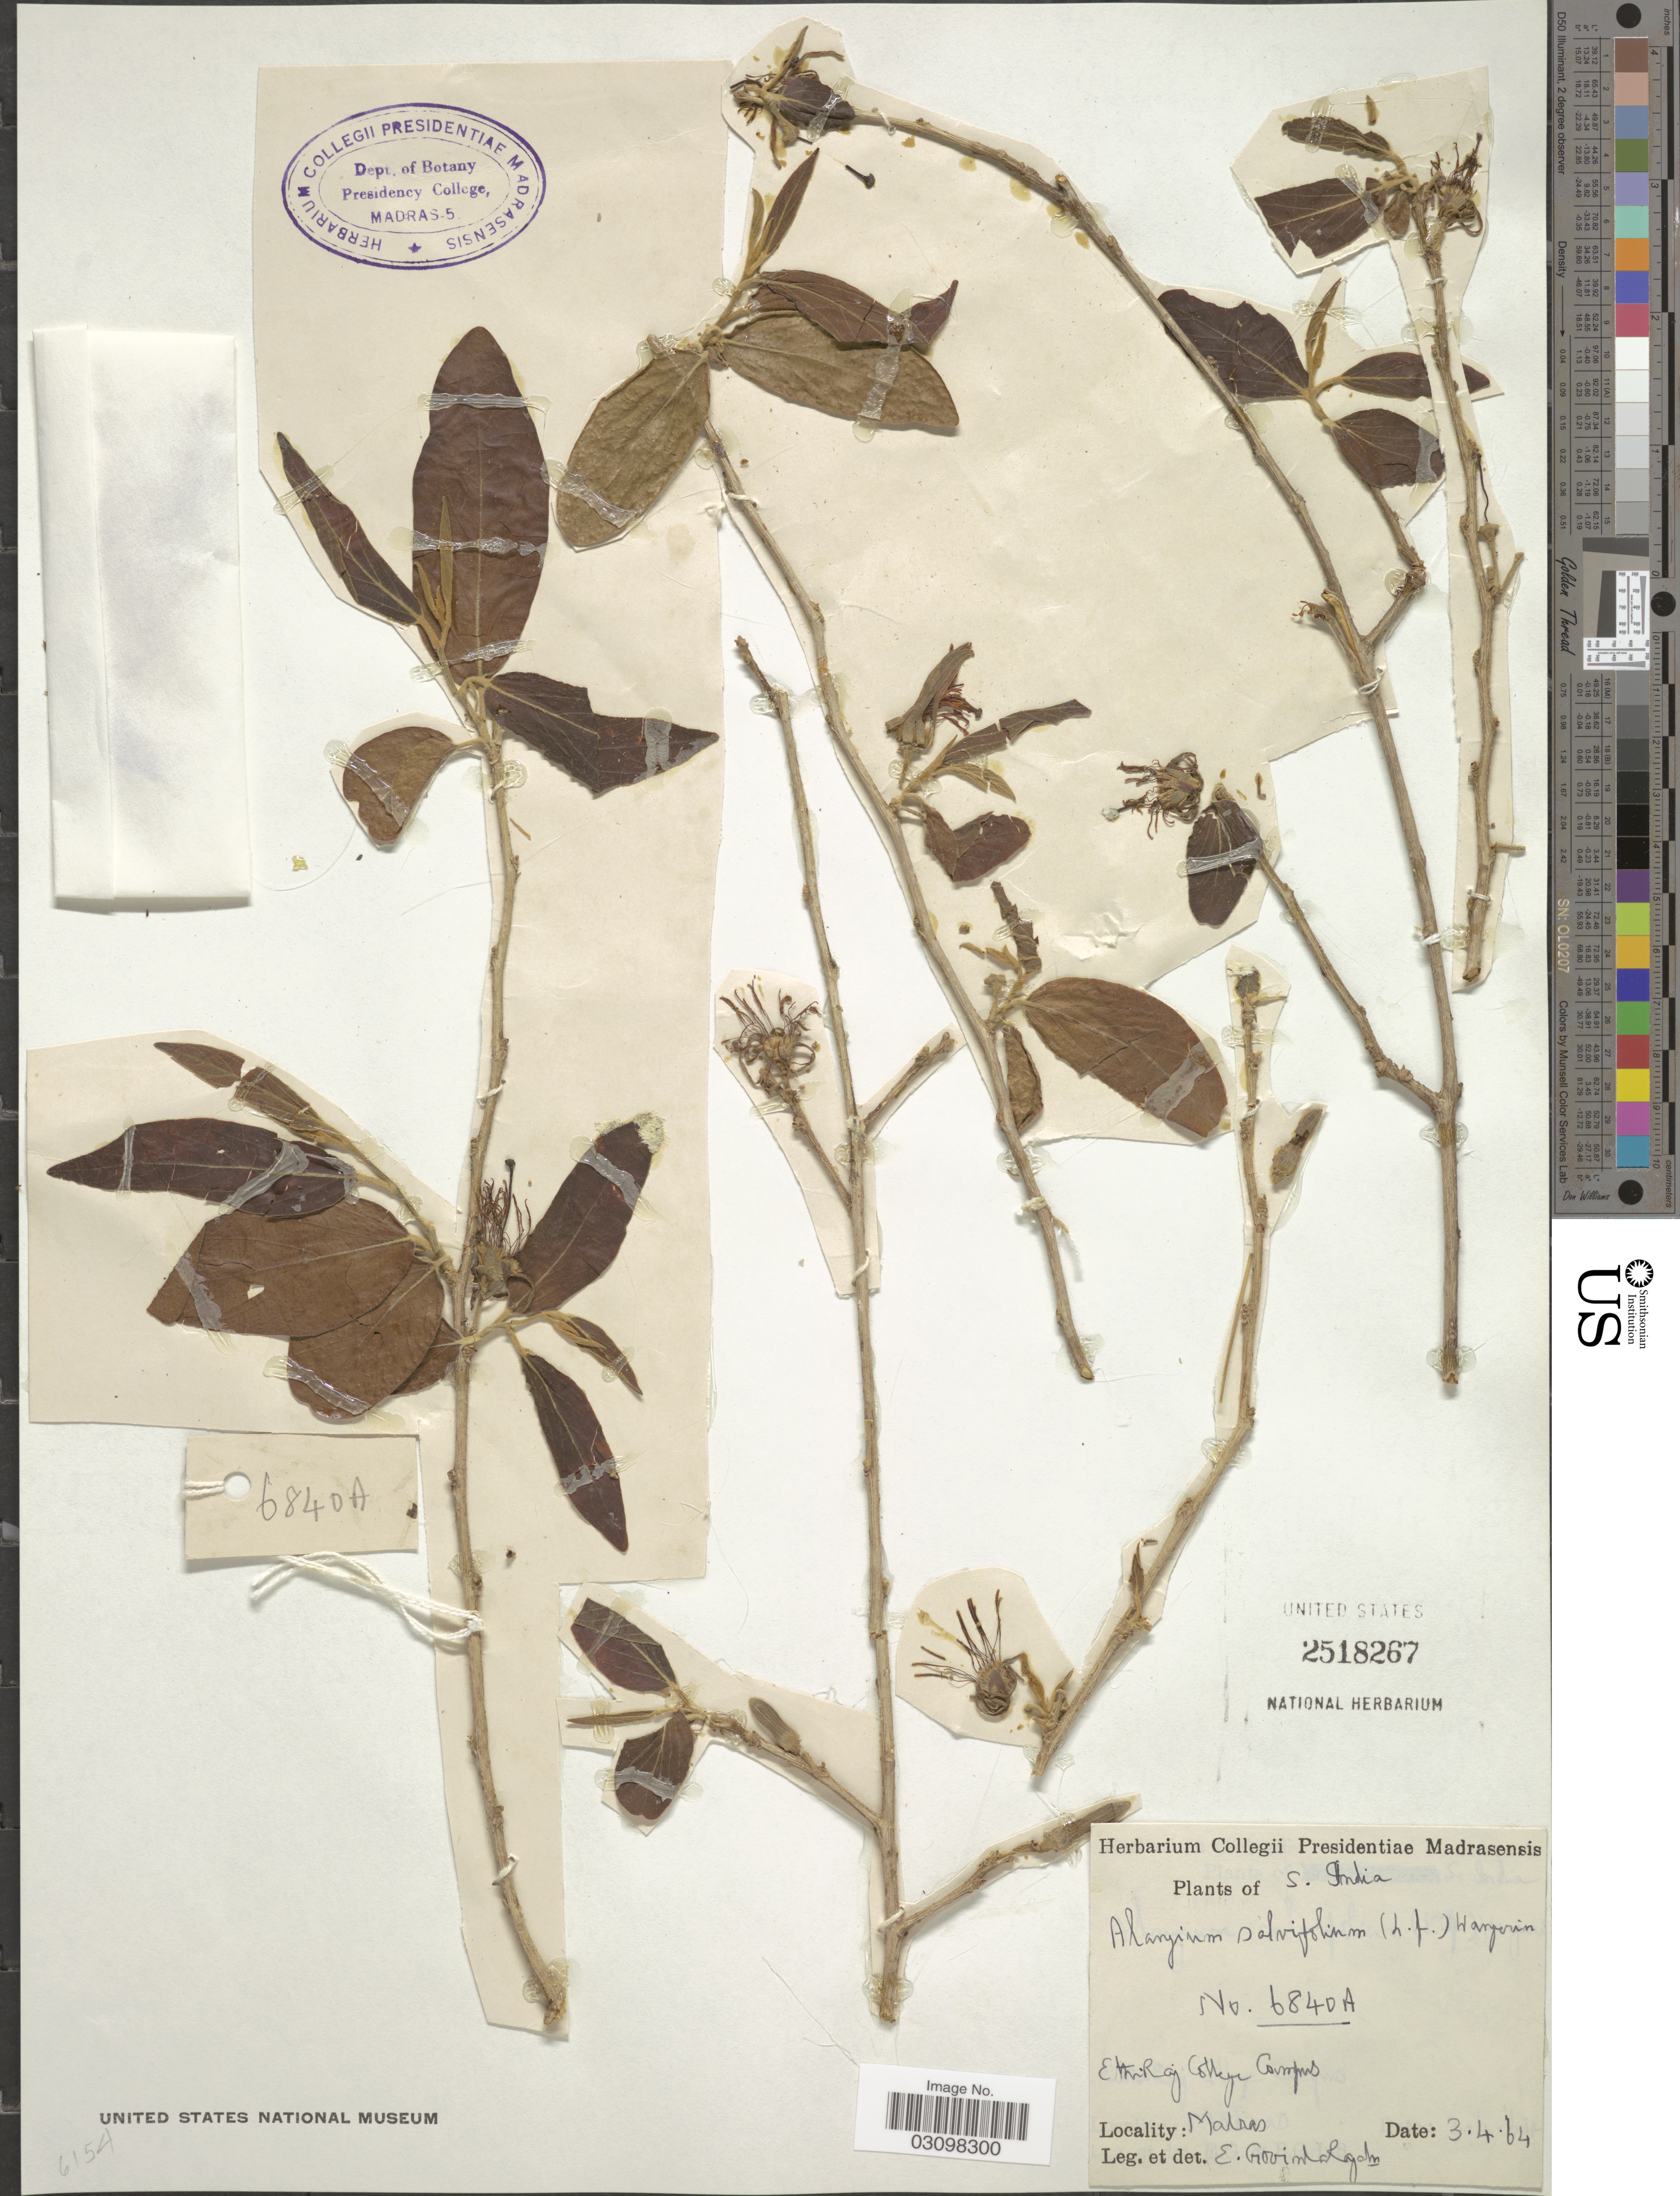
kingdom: Plantae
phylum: Tracheophyta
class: Magnoliopsida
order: Cornales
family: Cornaceae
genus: Alangium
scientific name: Alangium salviifolium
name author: (L. f.) Wangerin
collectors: E. Govindarajalu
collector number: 6840A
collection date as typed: Transcribed d/m/y: 3/4/64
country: India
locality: S. India. Ethiraj College Campus. Madras.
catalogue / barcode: US 2518267